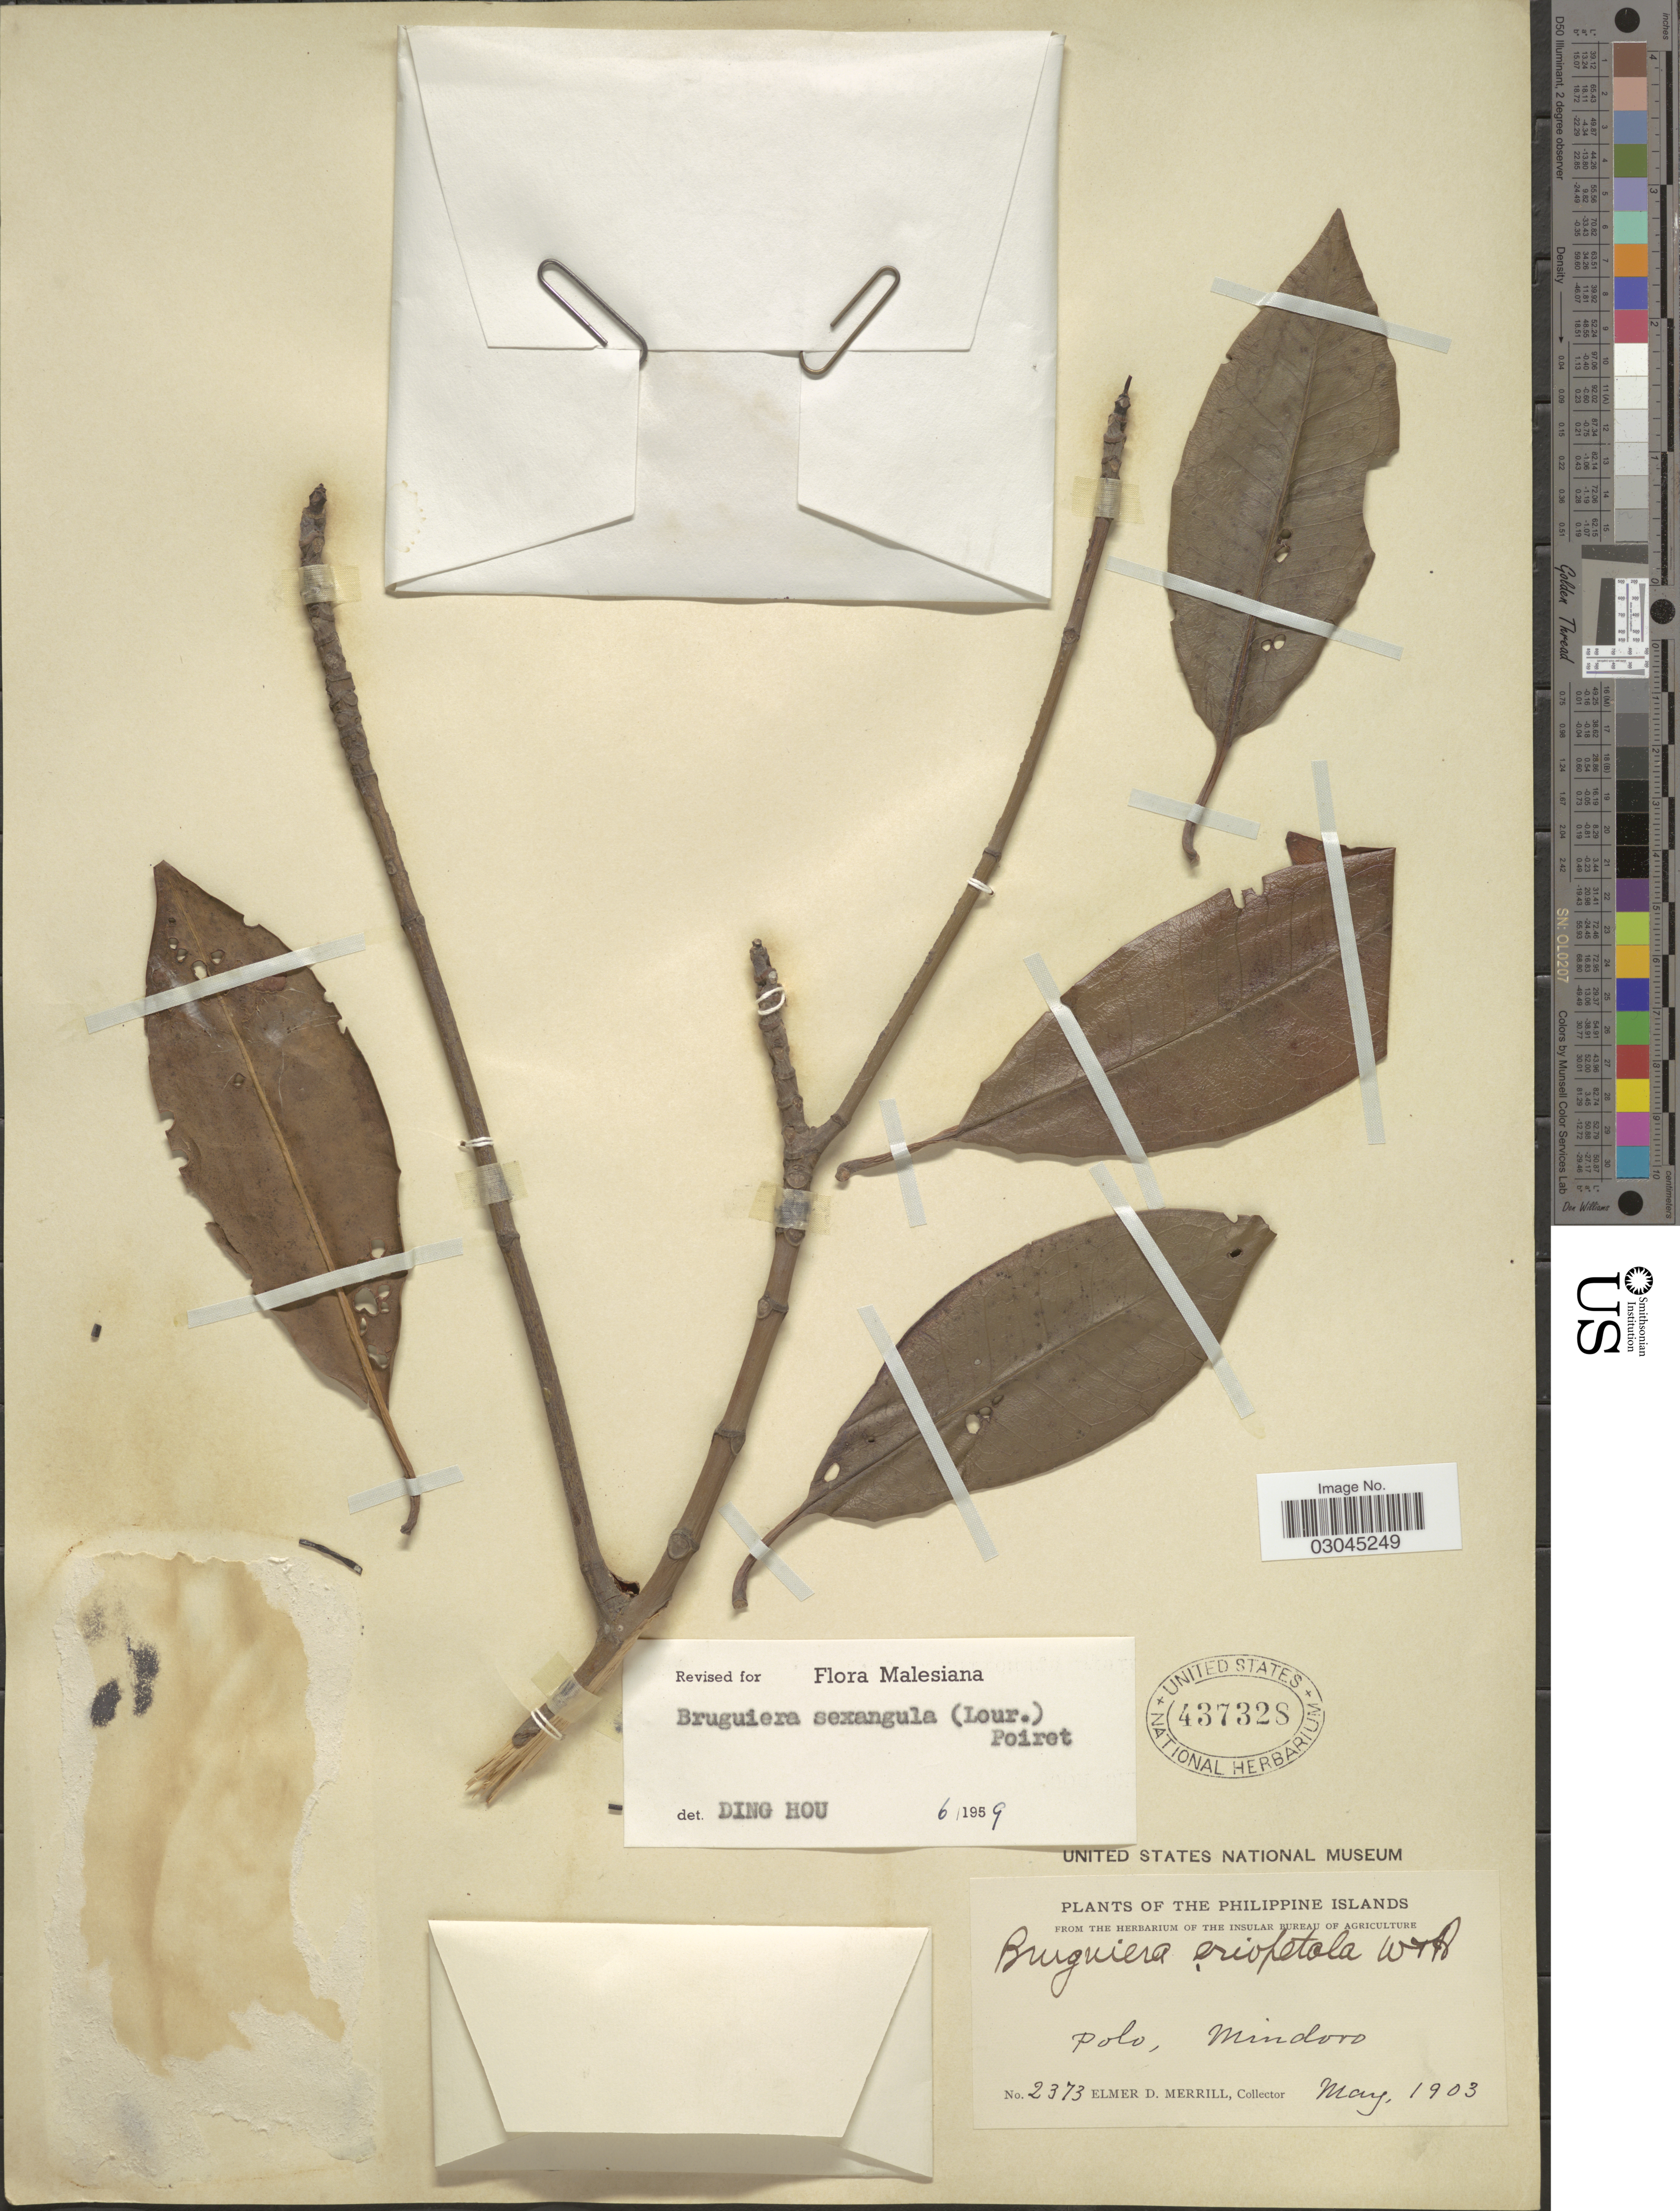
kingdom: Plantae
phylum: Tracheophyta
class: Magnoliopsida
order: Malpighiales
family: Rhizophoraceae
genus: Bruguiera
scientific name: Bruguiera sexangula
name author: (Lour.) Poir.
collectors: E. D. Merrill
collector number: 2373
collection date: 1903-05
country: Philippines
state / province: Mimaropa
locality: Polo, Mindoro.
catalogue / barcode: US 437328